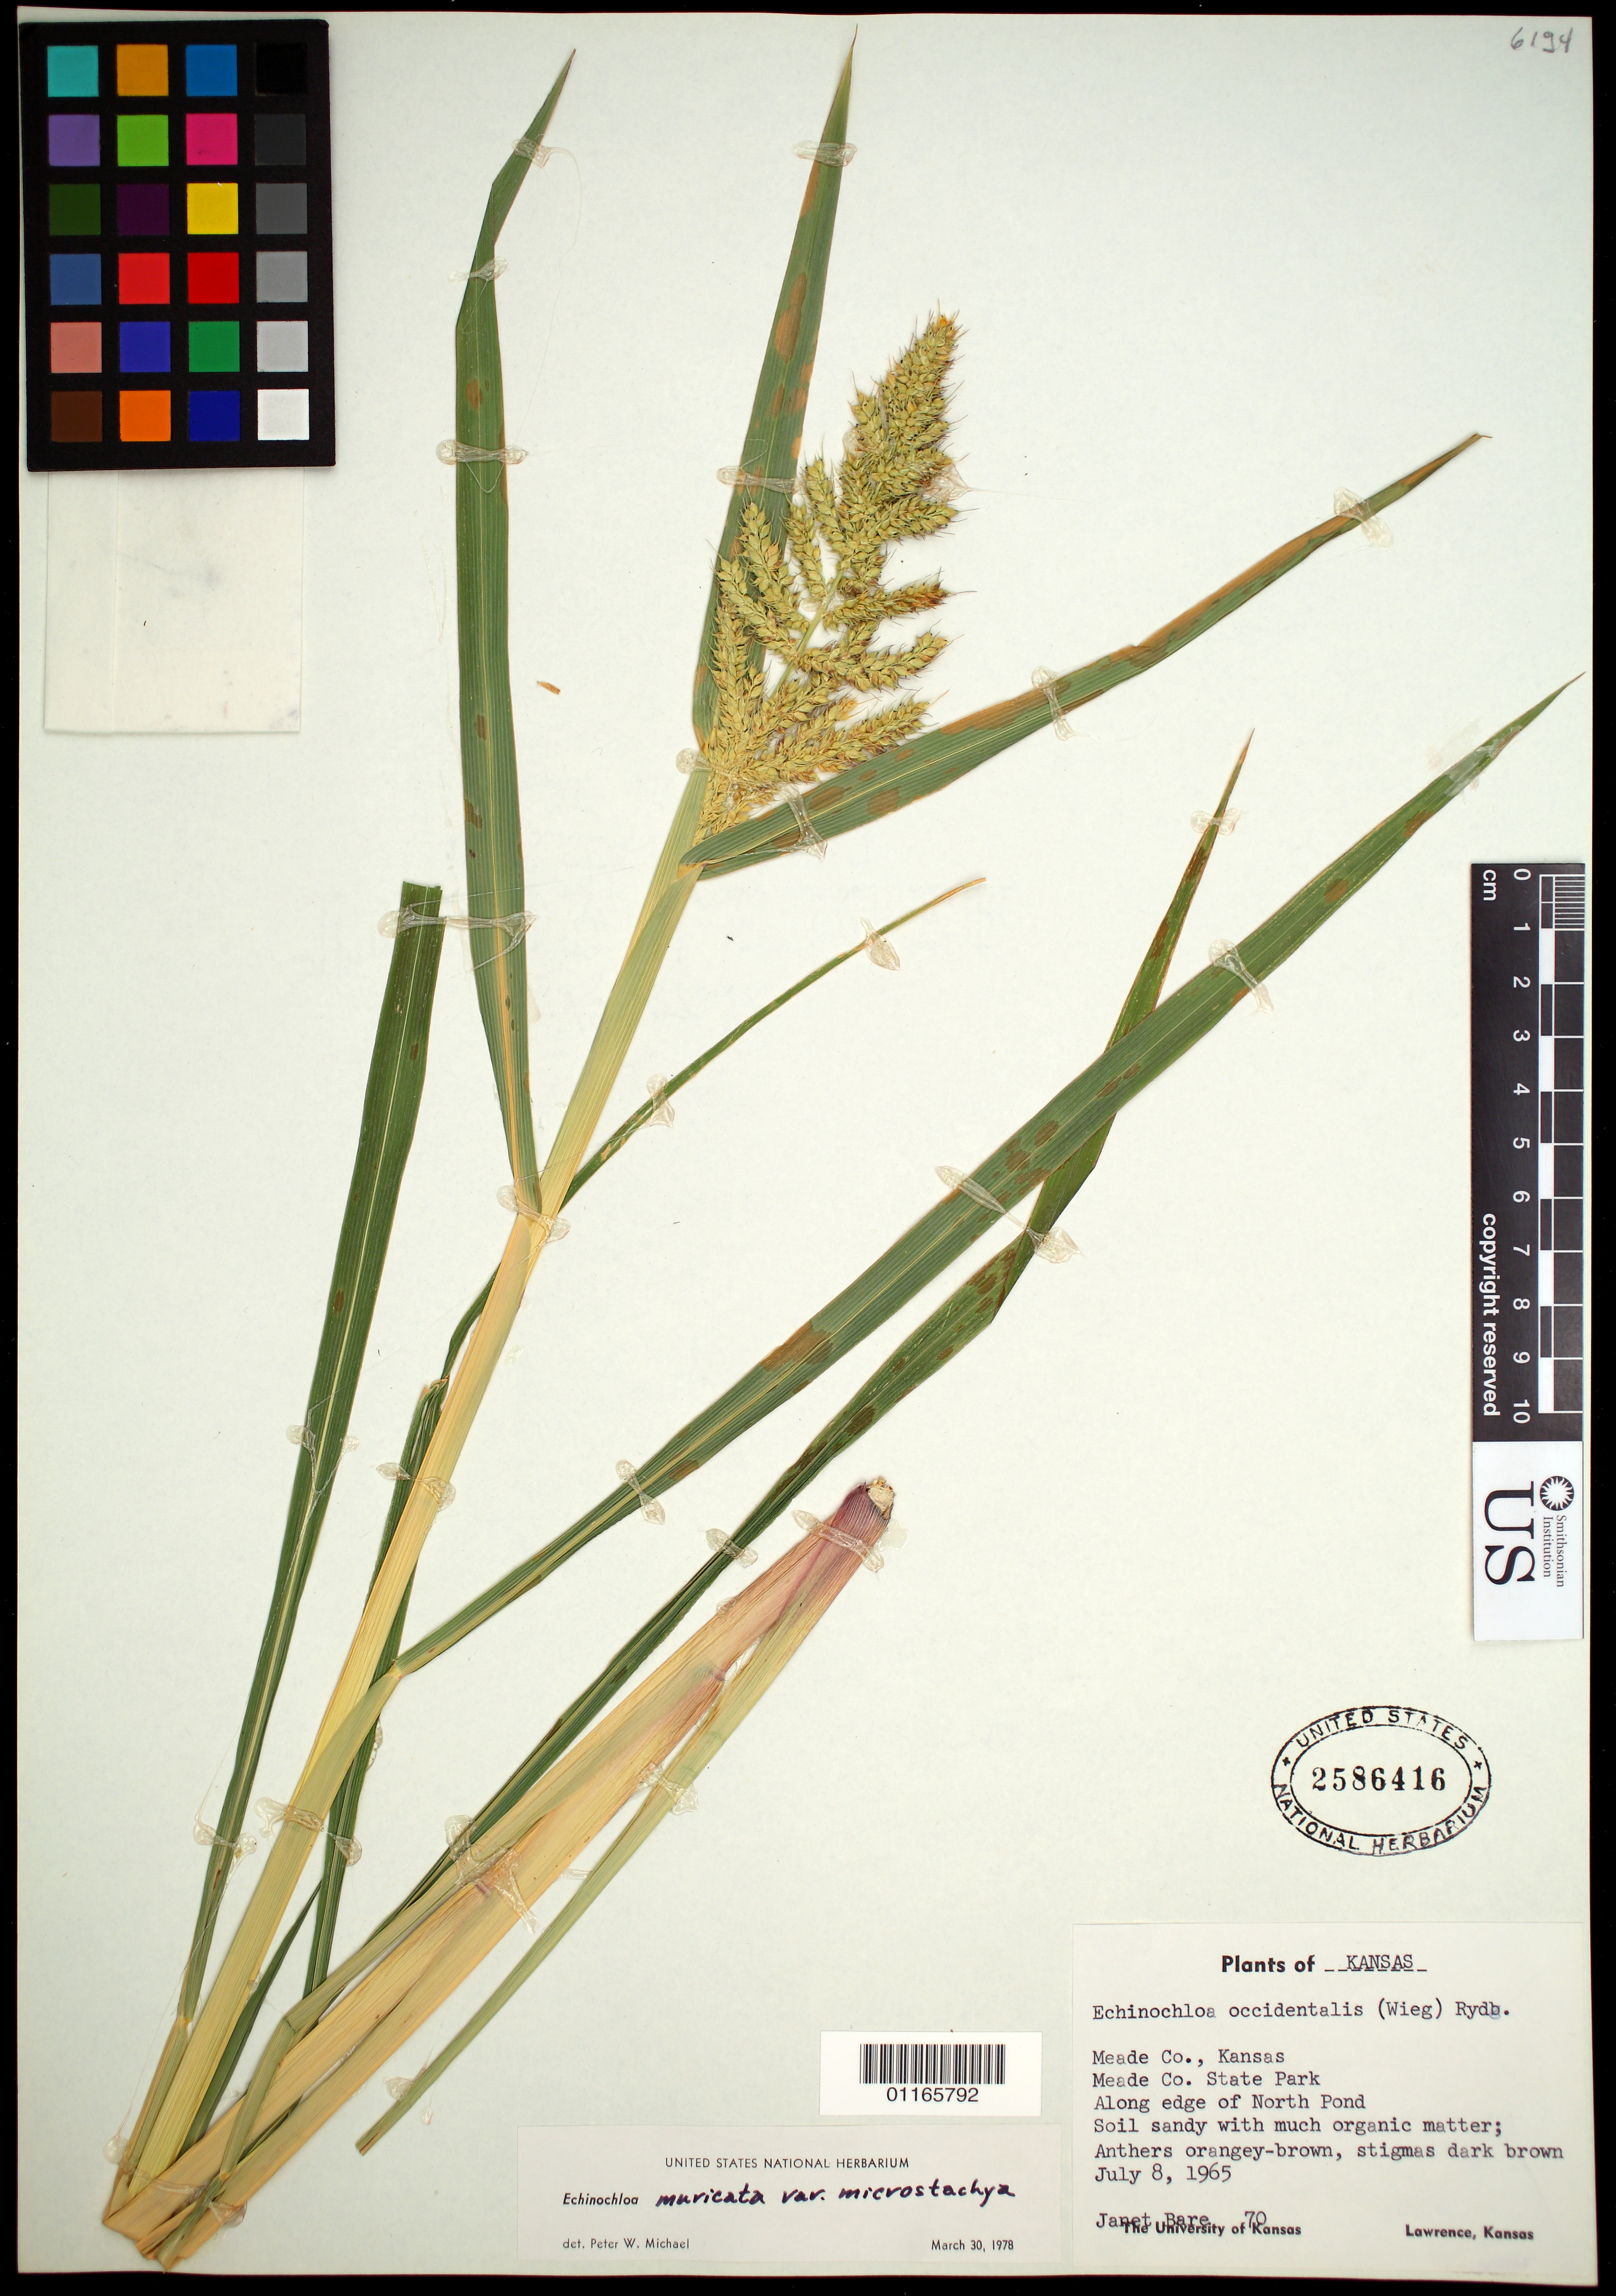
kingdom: Plantae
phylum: Tracheophyta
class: Liliopsida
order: Poales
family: Poaceae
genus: Echinochloa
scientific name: Echinochloa muricata var. microstachya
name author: Wiegand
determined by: Michael, P. W.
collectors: J. Baré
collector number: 70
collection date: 1965-07-08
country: United States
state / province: Kansas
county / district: Meade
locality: Meade Co. State Park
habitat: Soil sandy with much organic matters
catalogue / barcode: US 2586416